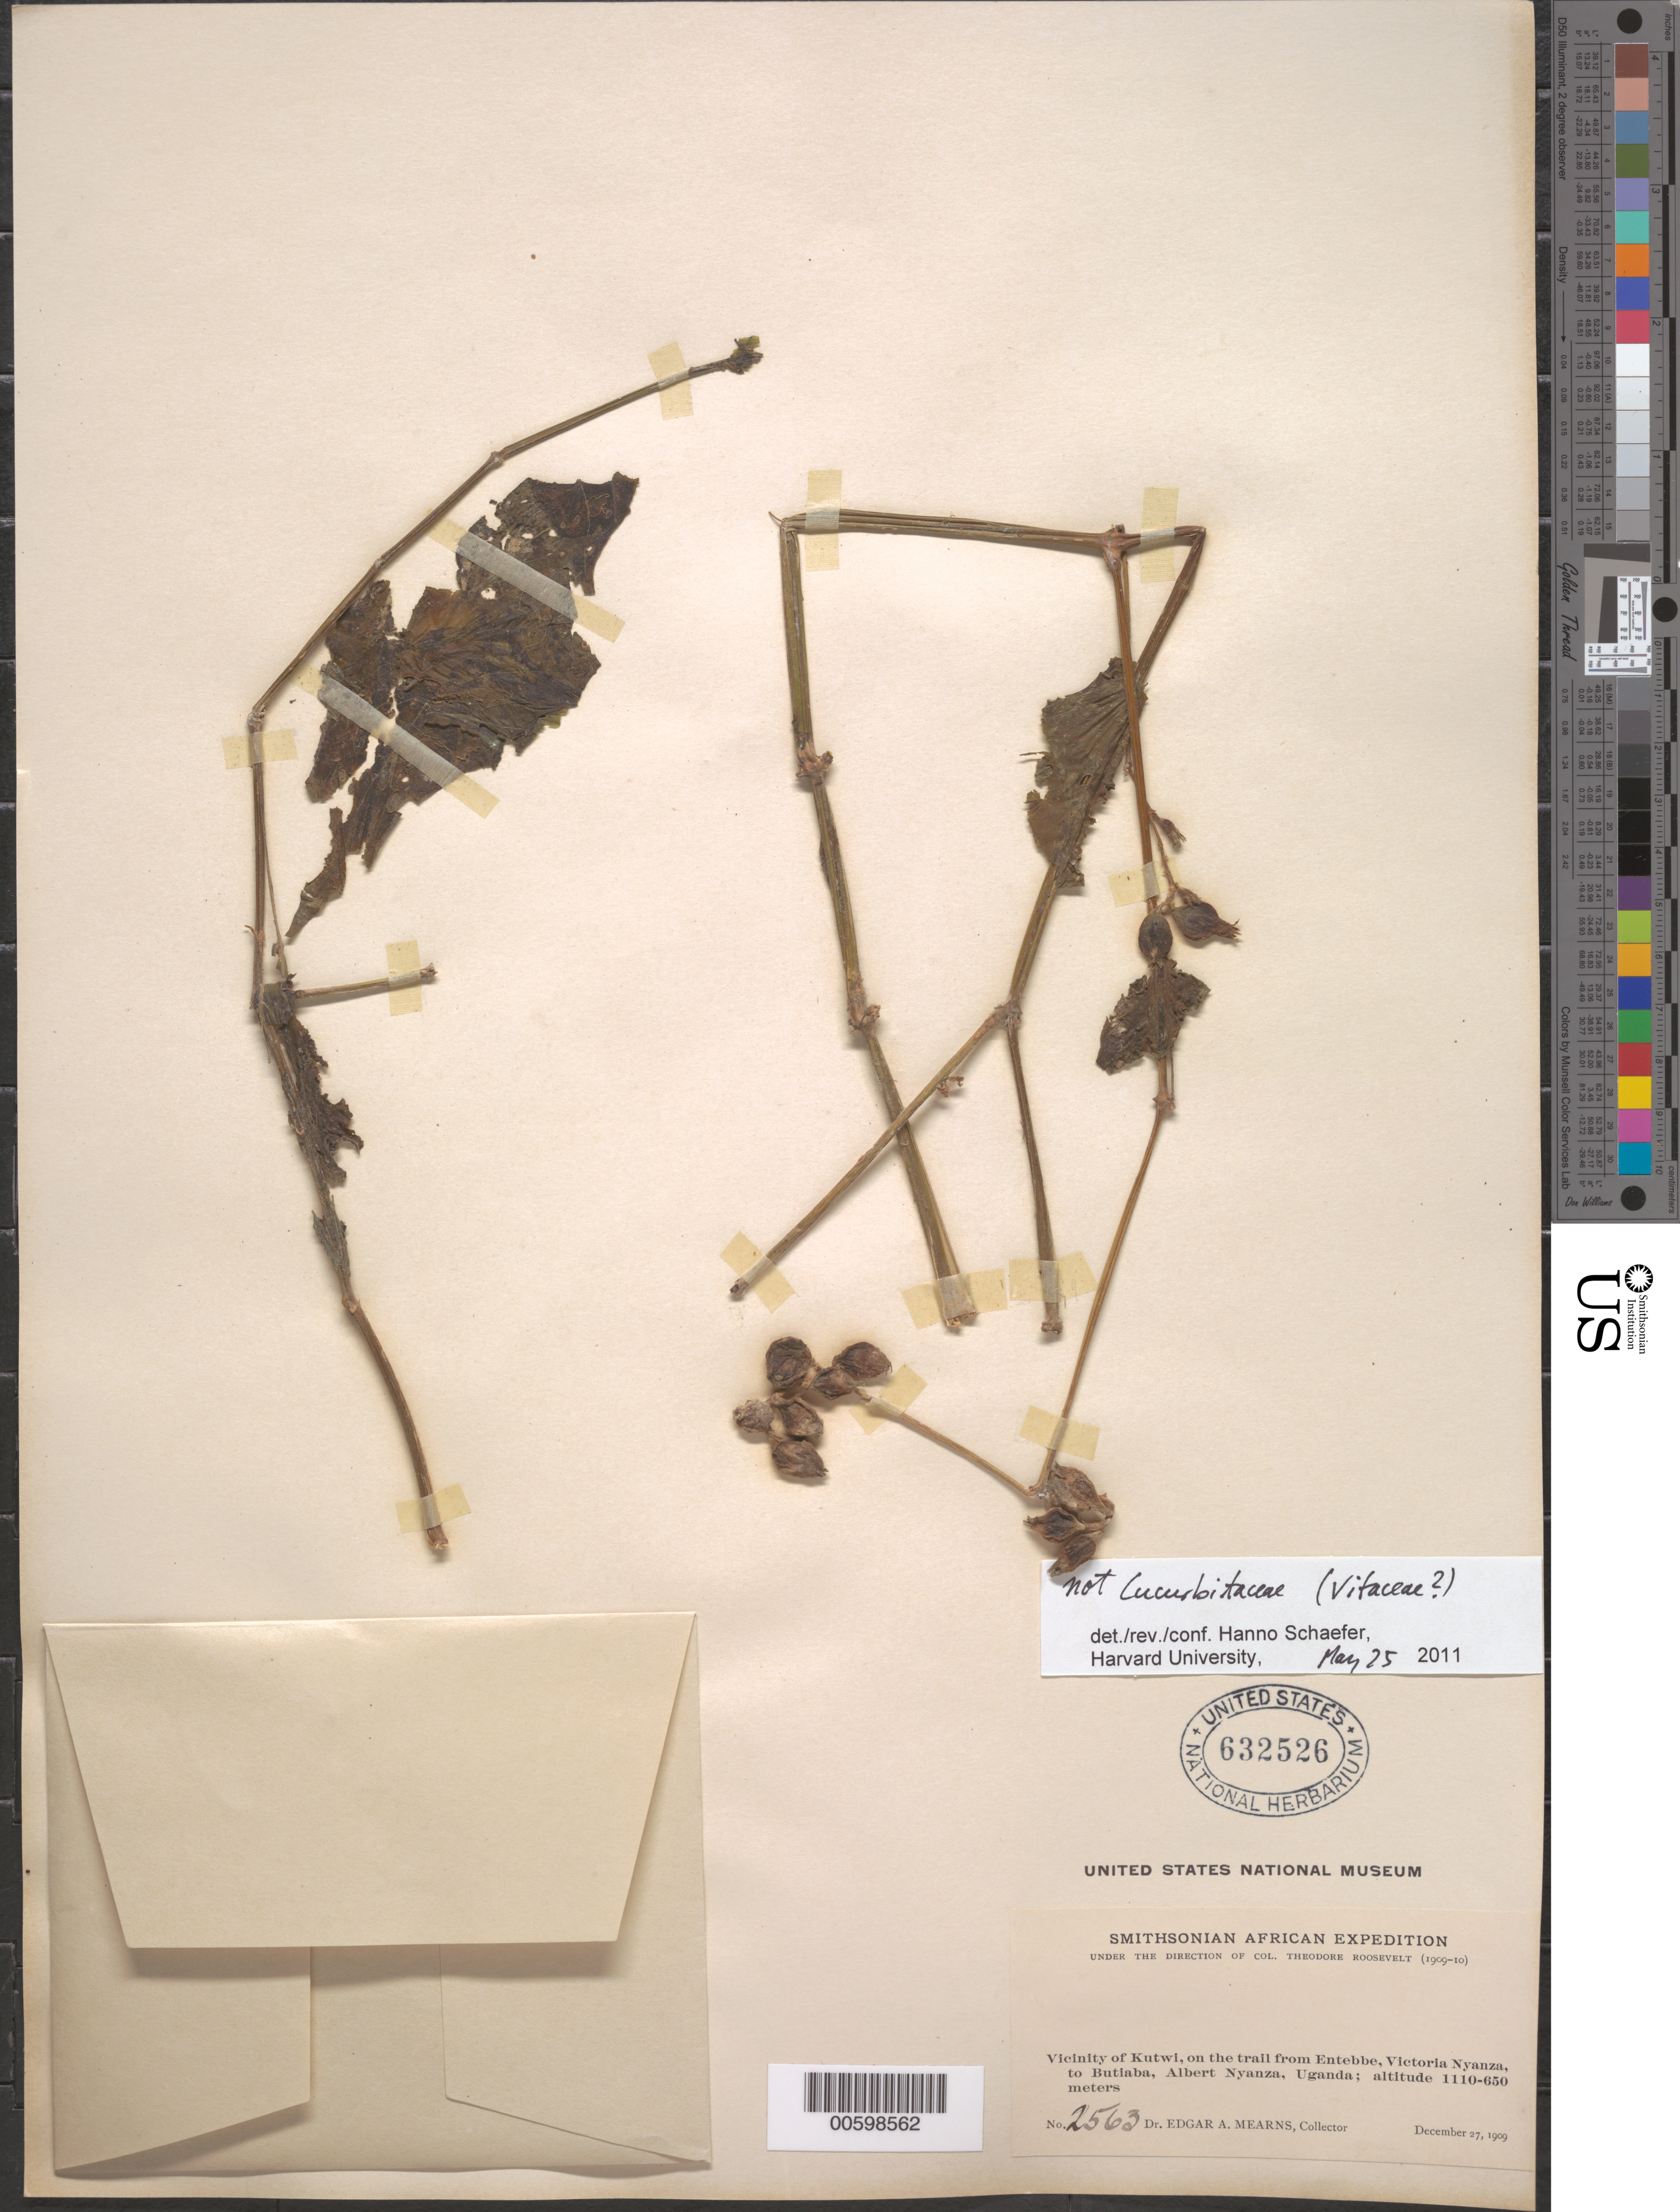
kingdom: Plantae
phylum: Tracheophyta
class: Magnoliopsida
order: Cucurbitales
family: Cucurbitaceae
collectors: E. A. Mearns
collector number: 2563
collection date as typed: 27 Dec 1909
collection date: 1909-12-27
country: Uganda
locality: Vicinity o Kutwi, on the Trail from Entebbe, Victoria Nyanza to Butiaba, Albert Nyanza, Uganda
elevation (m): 1110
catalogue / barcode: US 632526